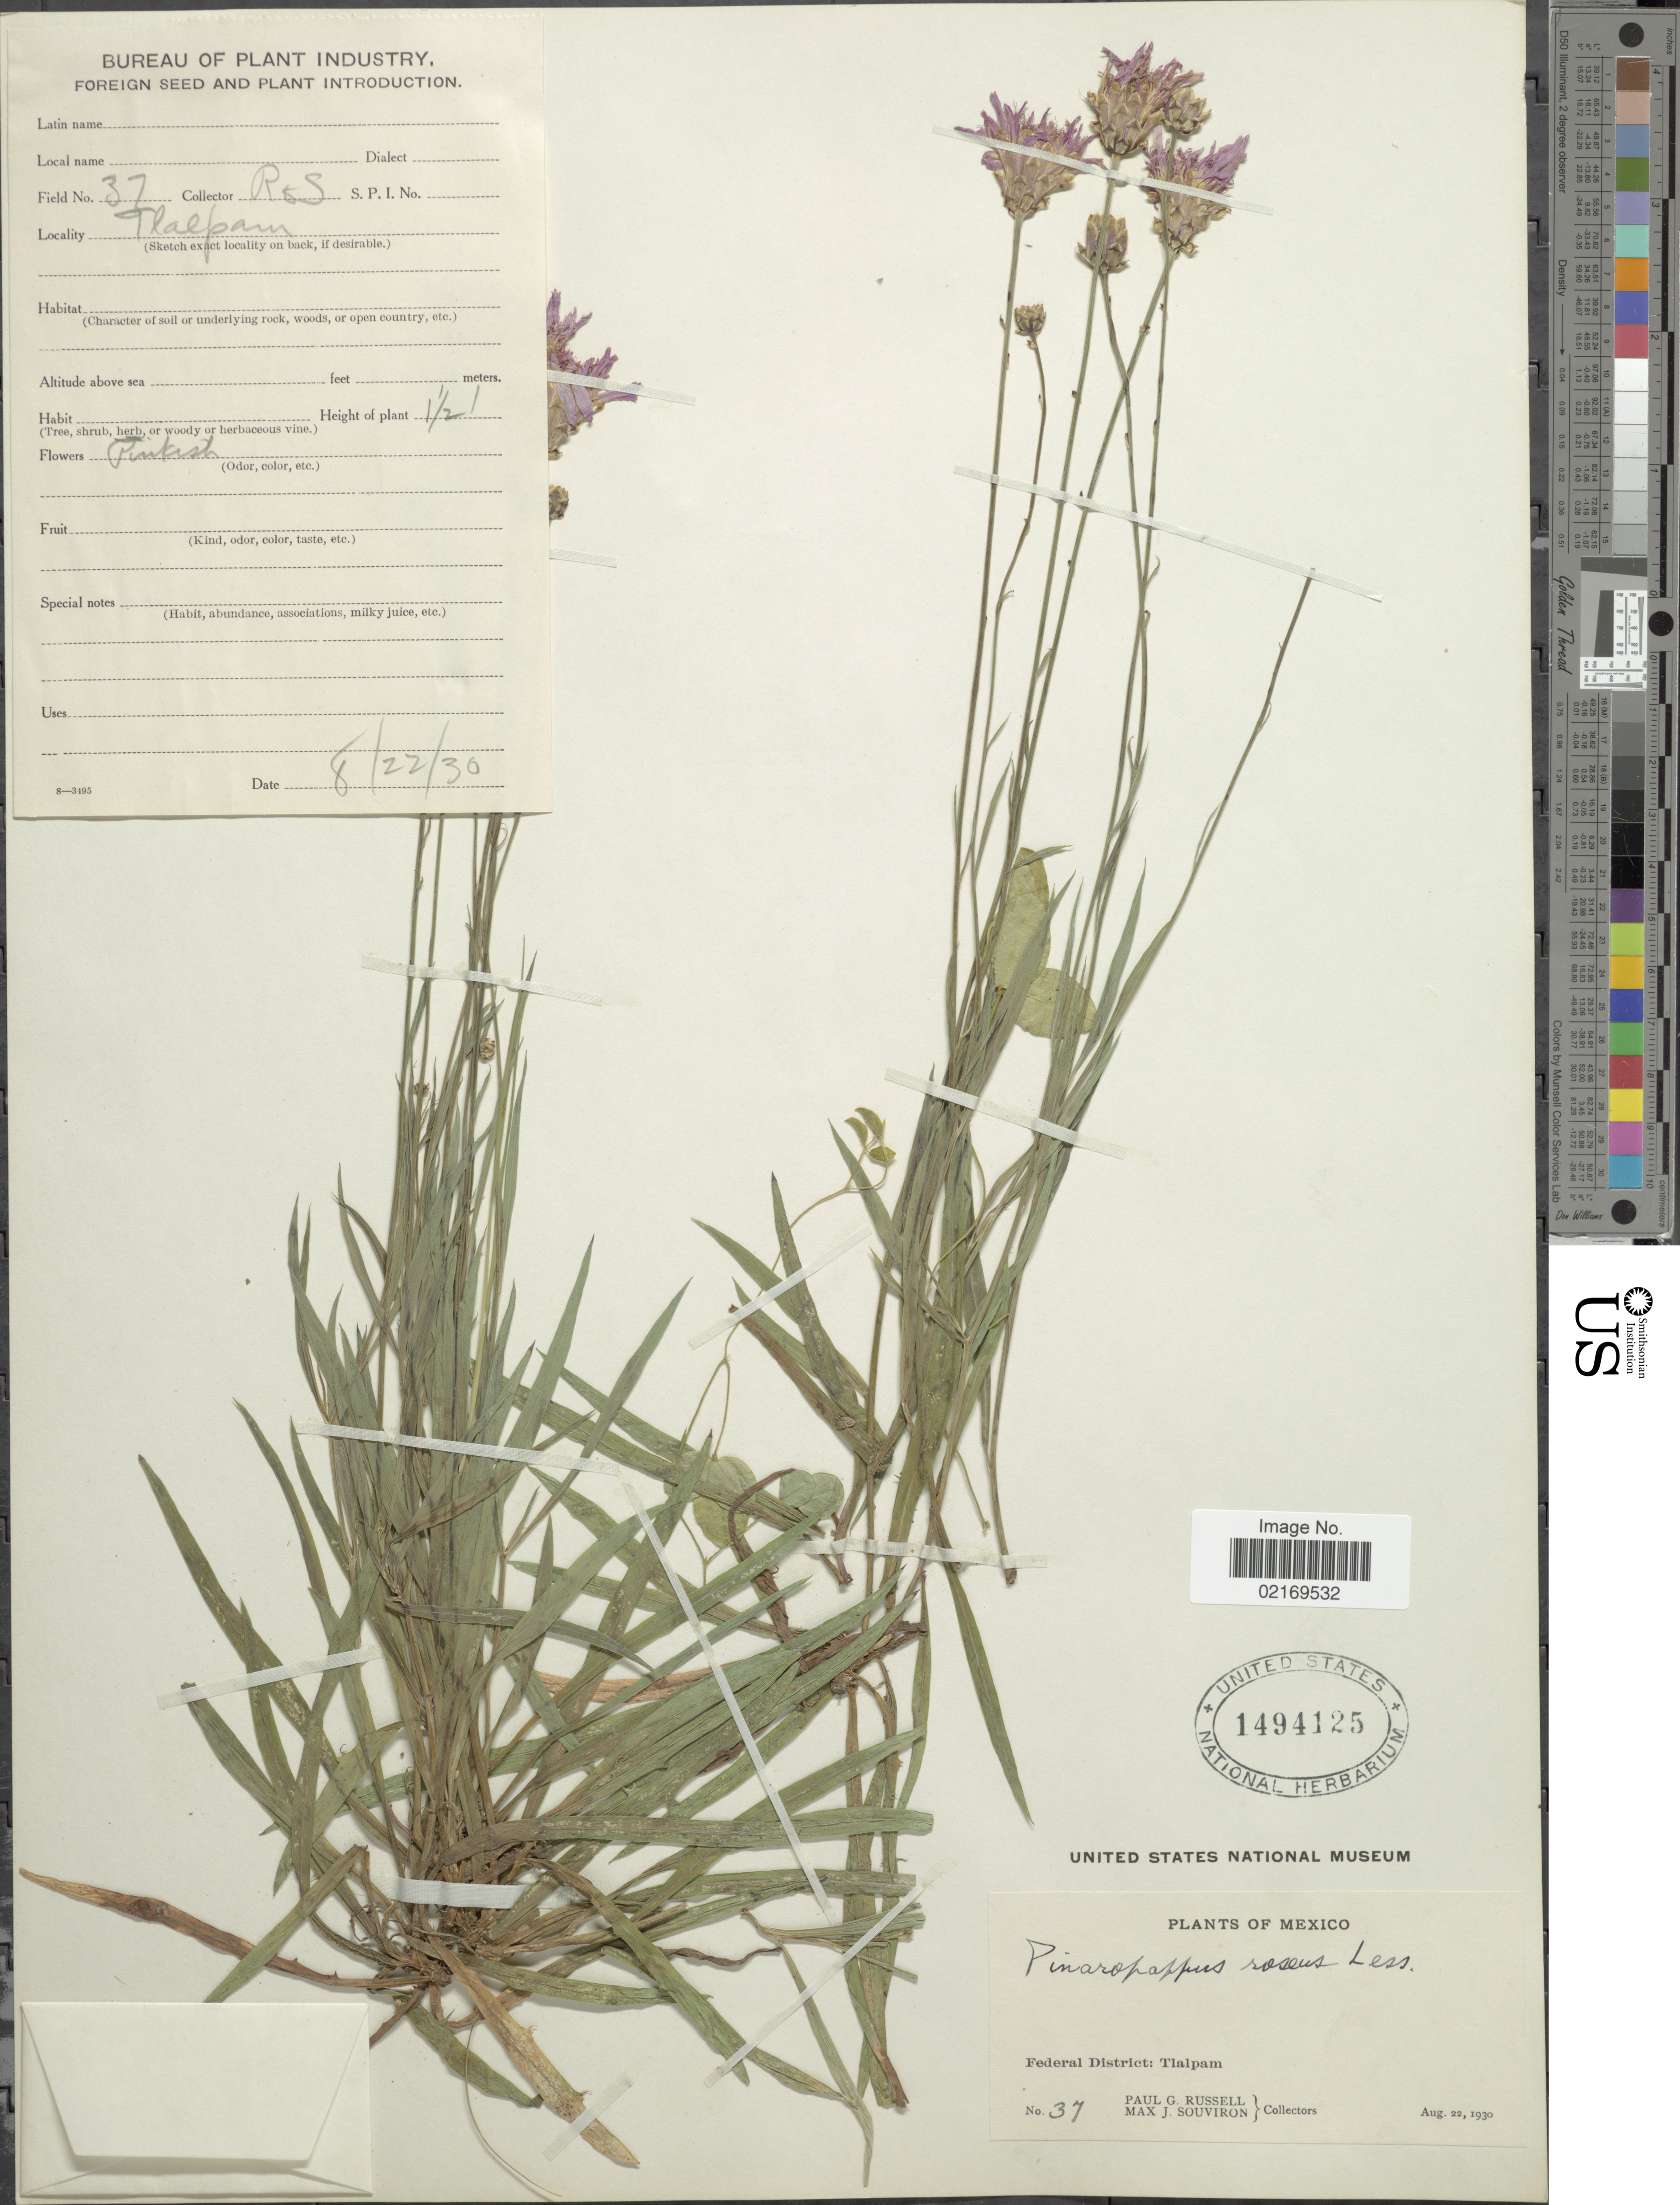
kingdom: Plantae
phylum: Tracheophyta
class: Magnoliopsida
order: Asterales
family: Asteraceae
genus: Pinaropappus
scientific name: Pinaropappus roseus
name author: Less.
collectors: P. G. Russell & M. J. Souviron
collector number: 37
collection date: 1930-08-22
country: Mexico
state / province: Distrito Federal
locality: Tlalpan.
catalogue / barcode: US 1494125